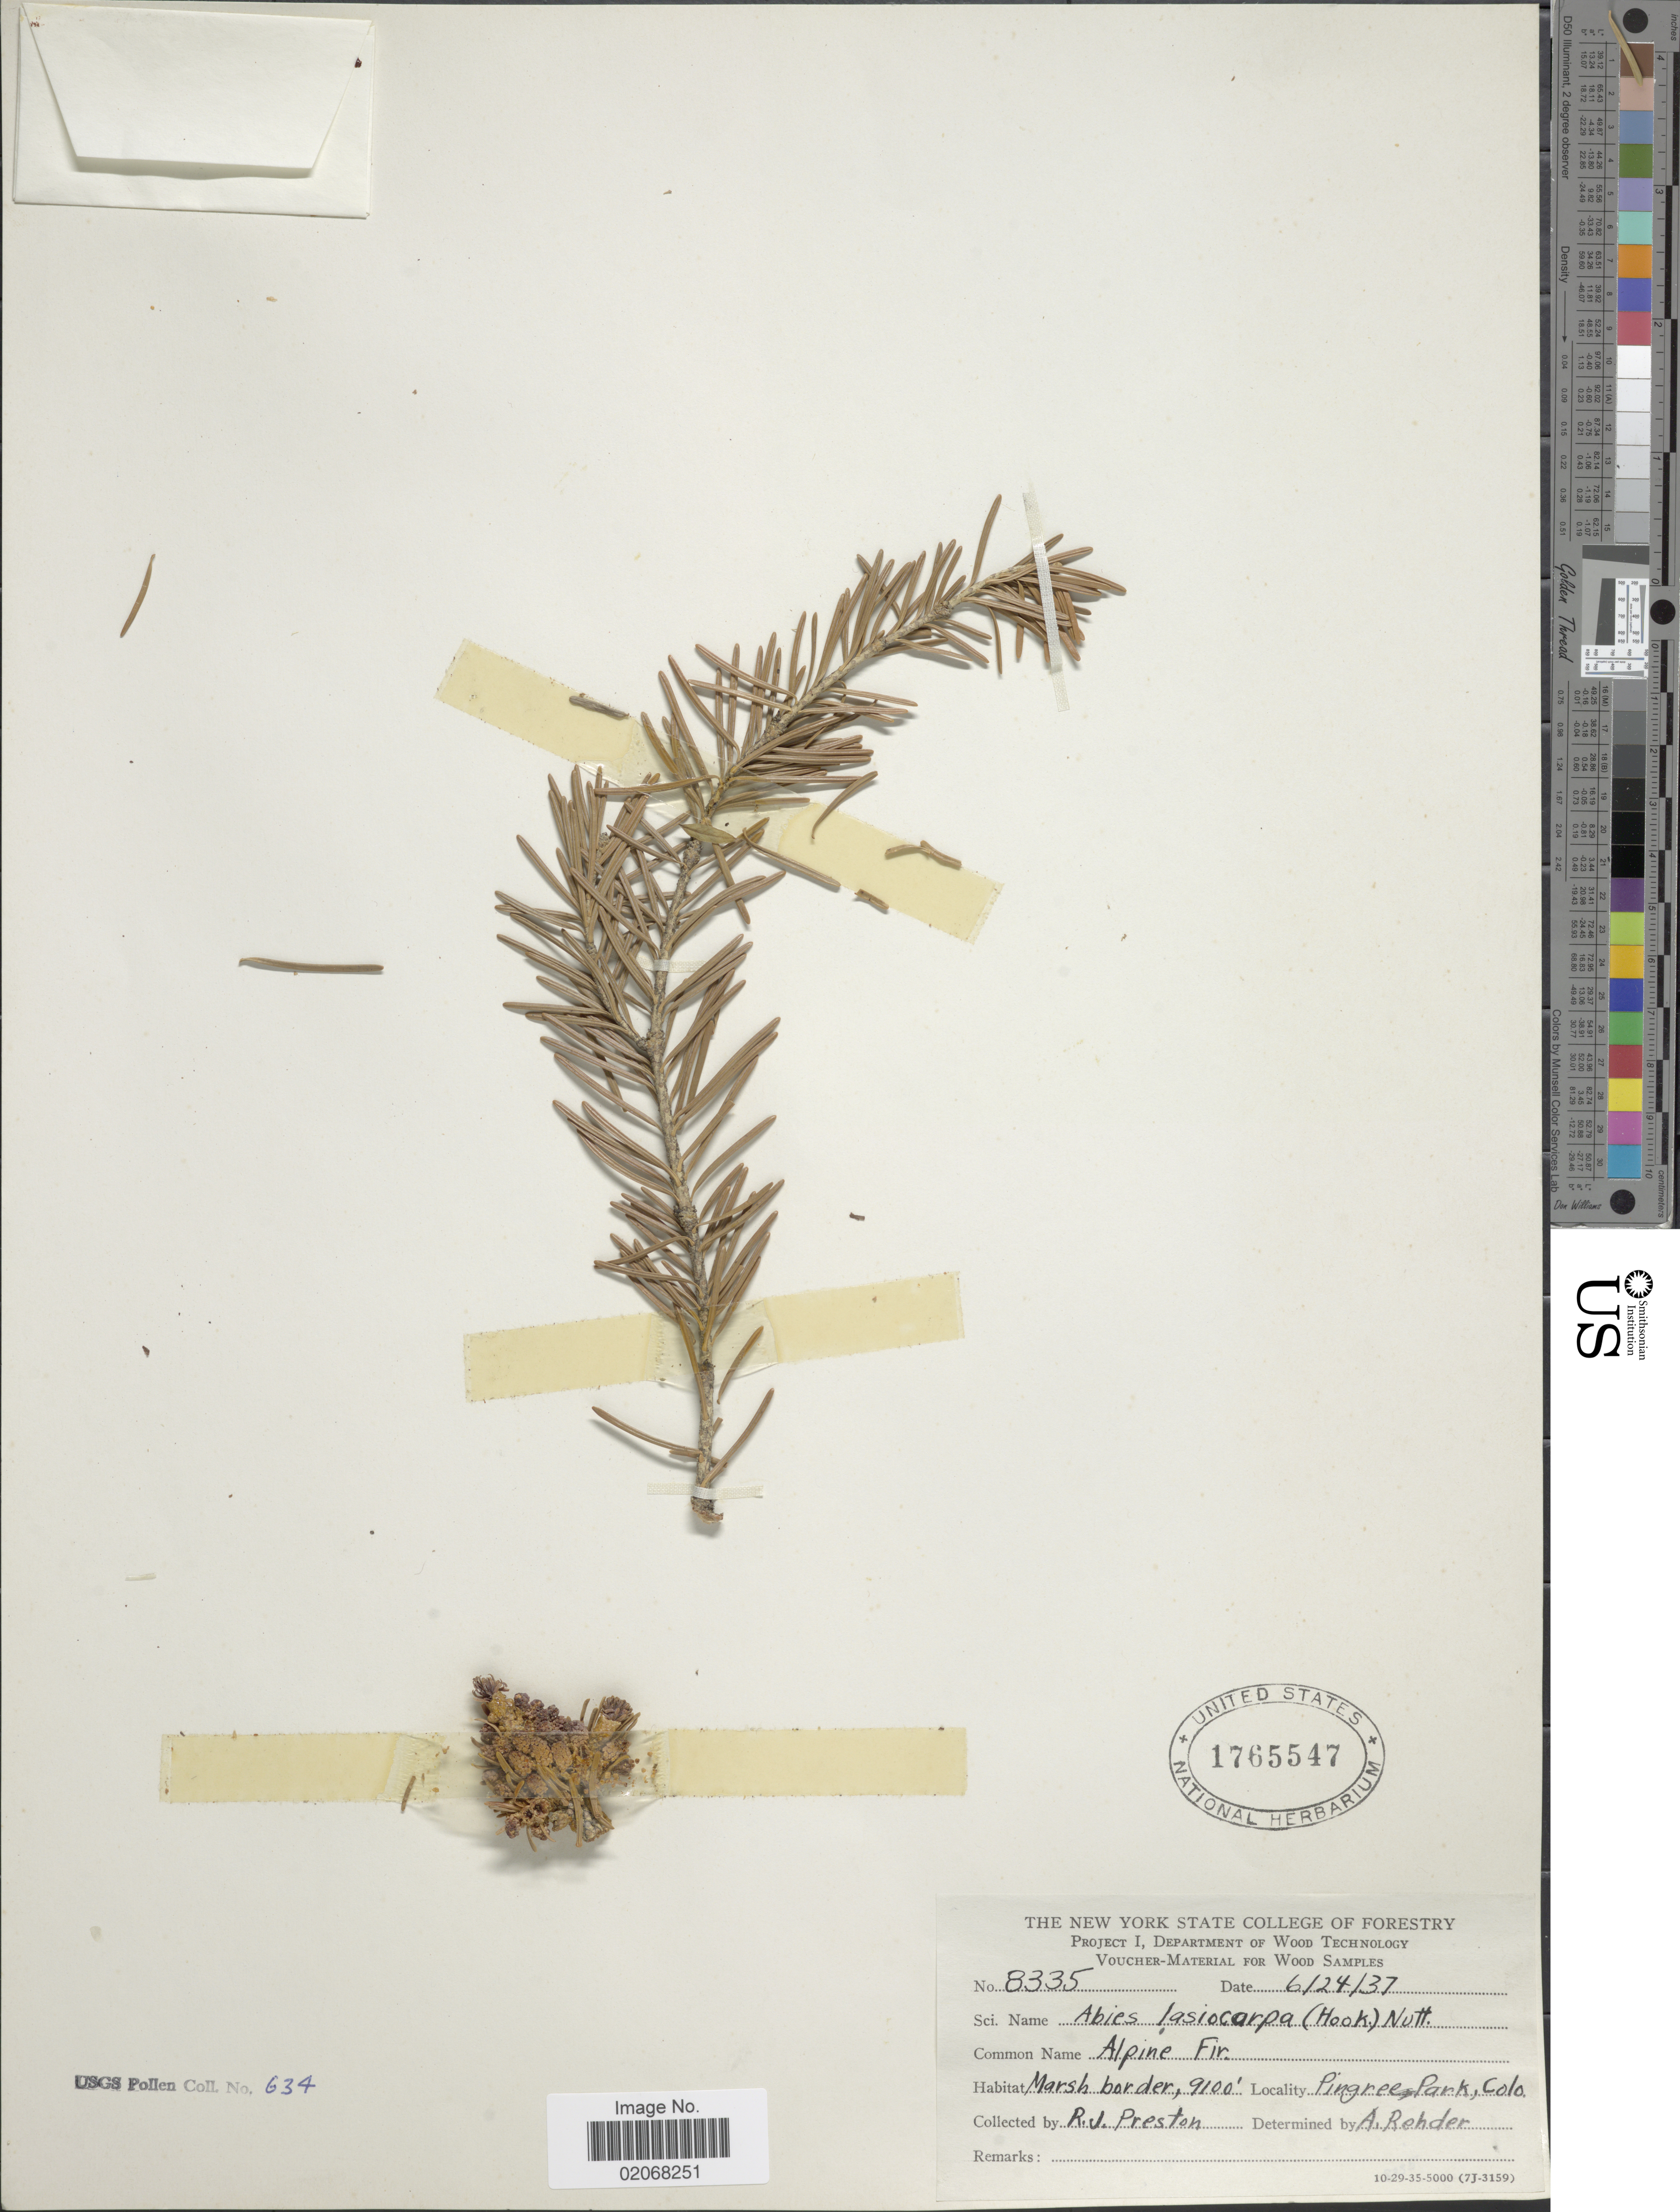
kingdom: Plantae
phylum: Tracheophyta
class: Pinopsida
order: Pinales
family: Pinaceae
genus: Abies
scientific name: Abies lasiocarpa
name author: (Hook.) Nutt.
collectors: R. J. Preston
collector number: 8335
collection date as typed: Transcribed d/m/y: 24/6/37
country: United States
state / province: Colorado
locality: Pingree Park, Colo.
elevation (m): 2774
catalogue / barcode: US 1765547